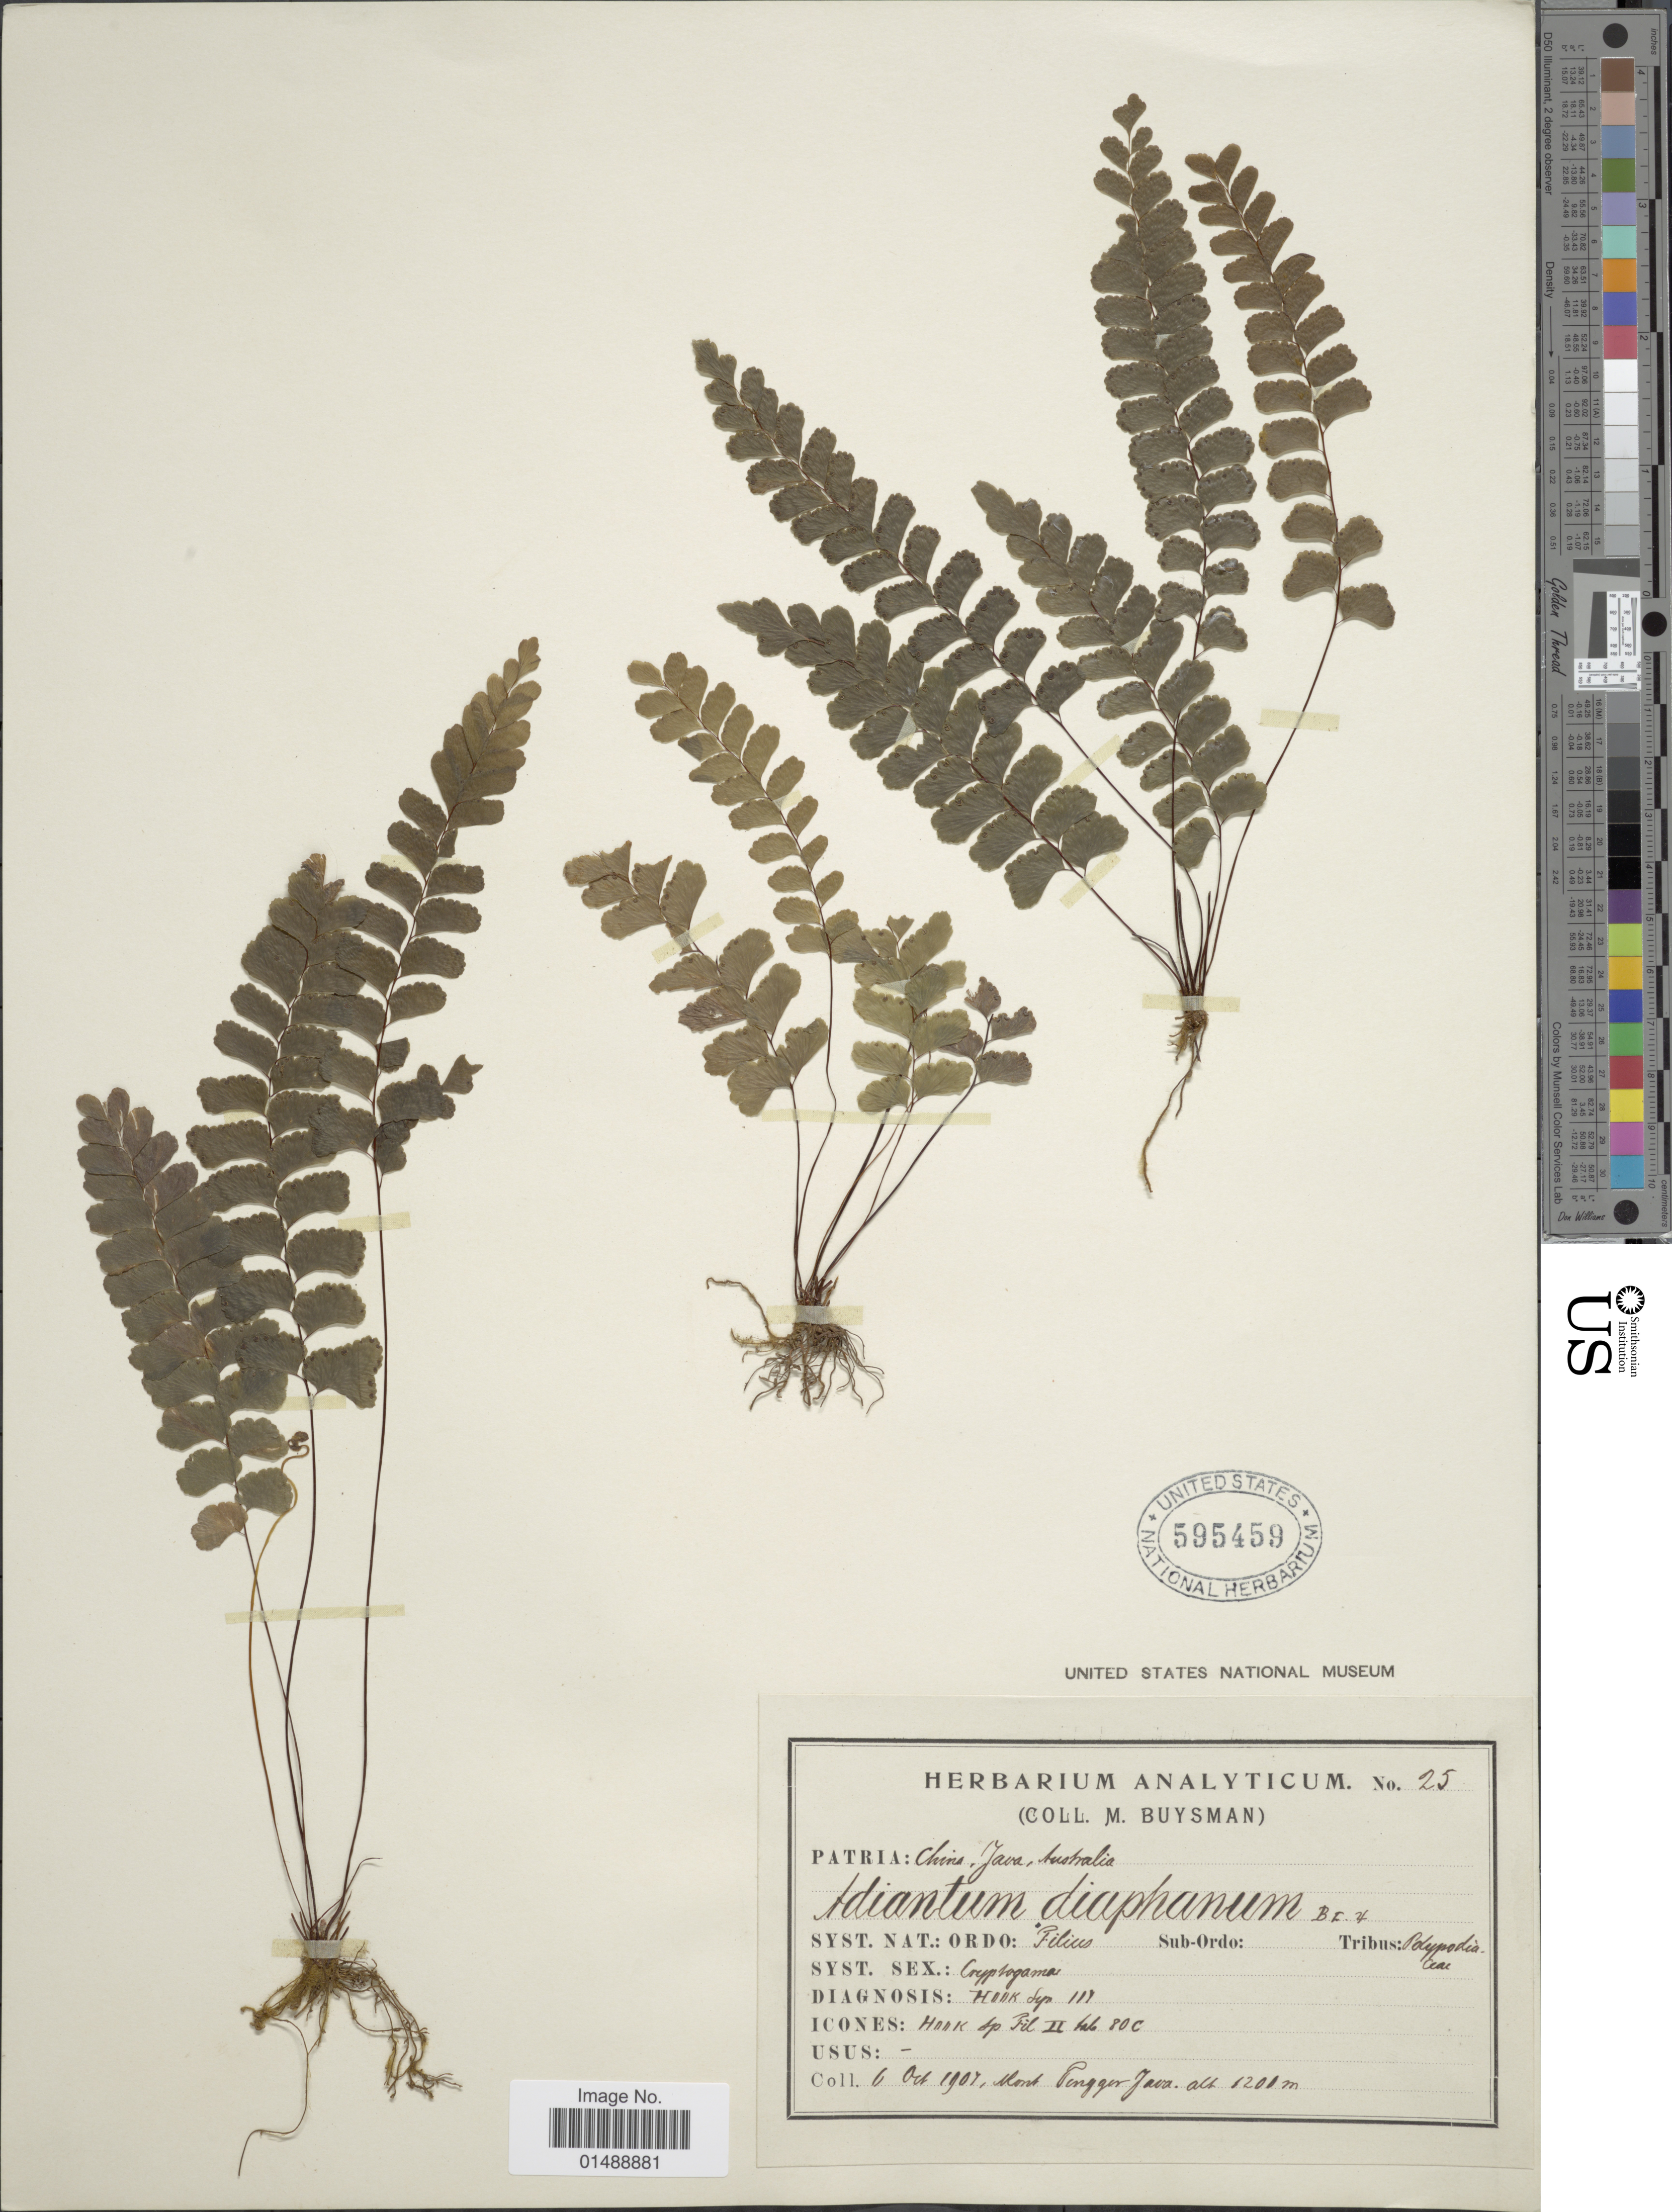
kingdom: Plantae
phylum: Tracheophyta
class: Polypodiopsida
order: Polypodiales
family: Pteridaceae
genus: Adiantum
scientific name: Adiantum diaphanum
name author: Blume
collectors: M. Pengger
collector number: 25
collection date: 1901-10-11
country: Indonesia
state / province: Java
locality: Mont Penger, Java [interpreted]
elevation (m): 1200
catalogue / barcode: US 595459